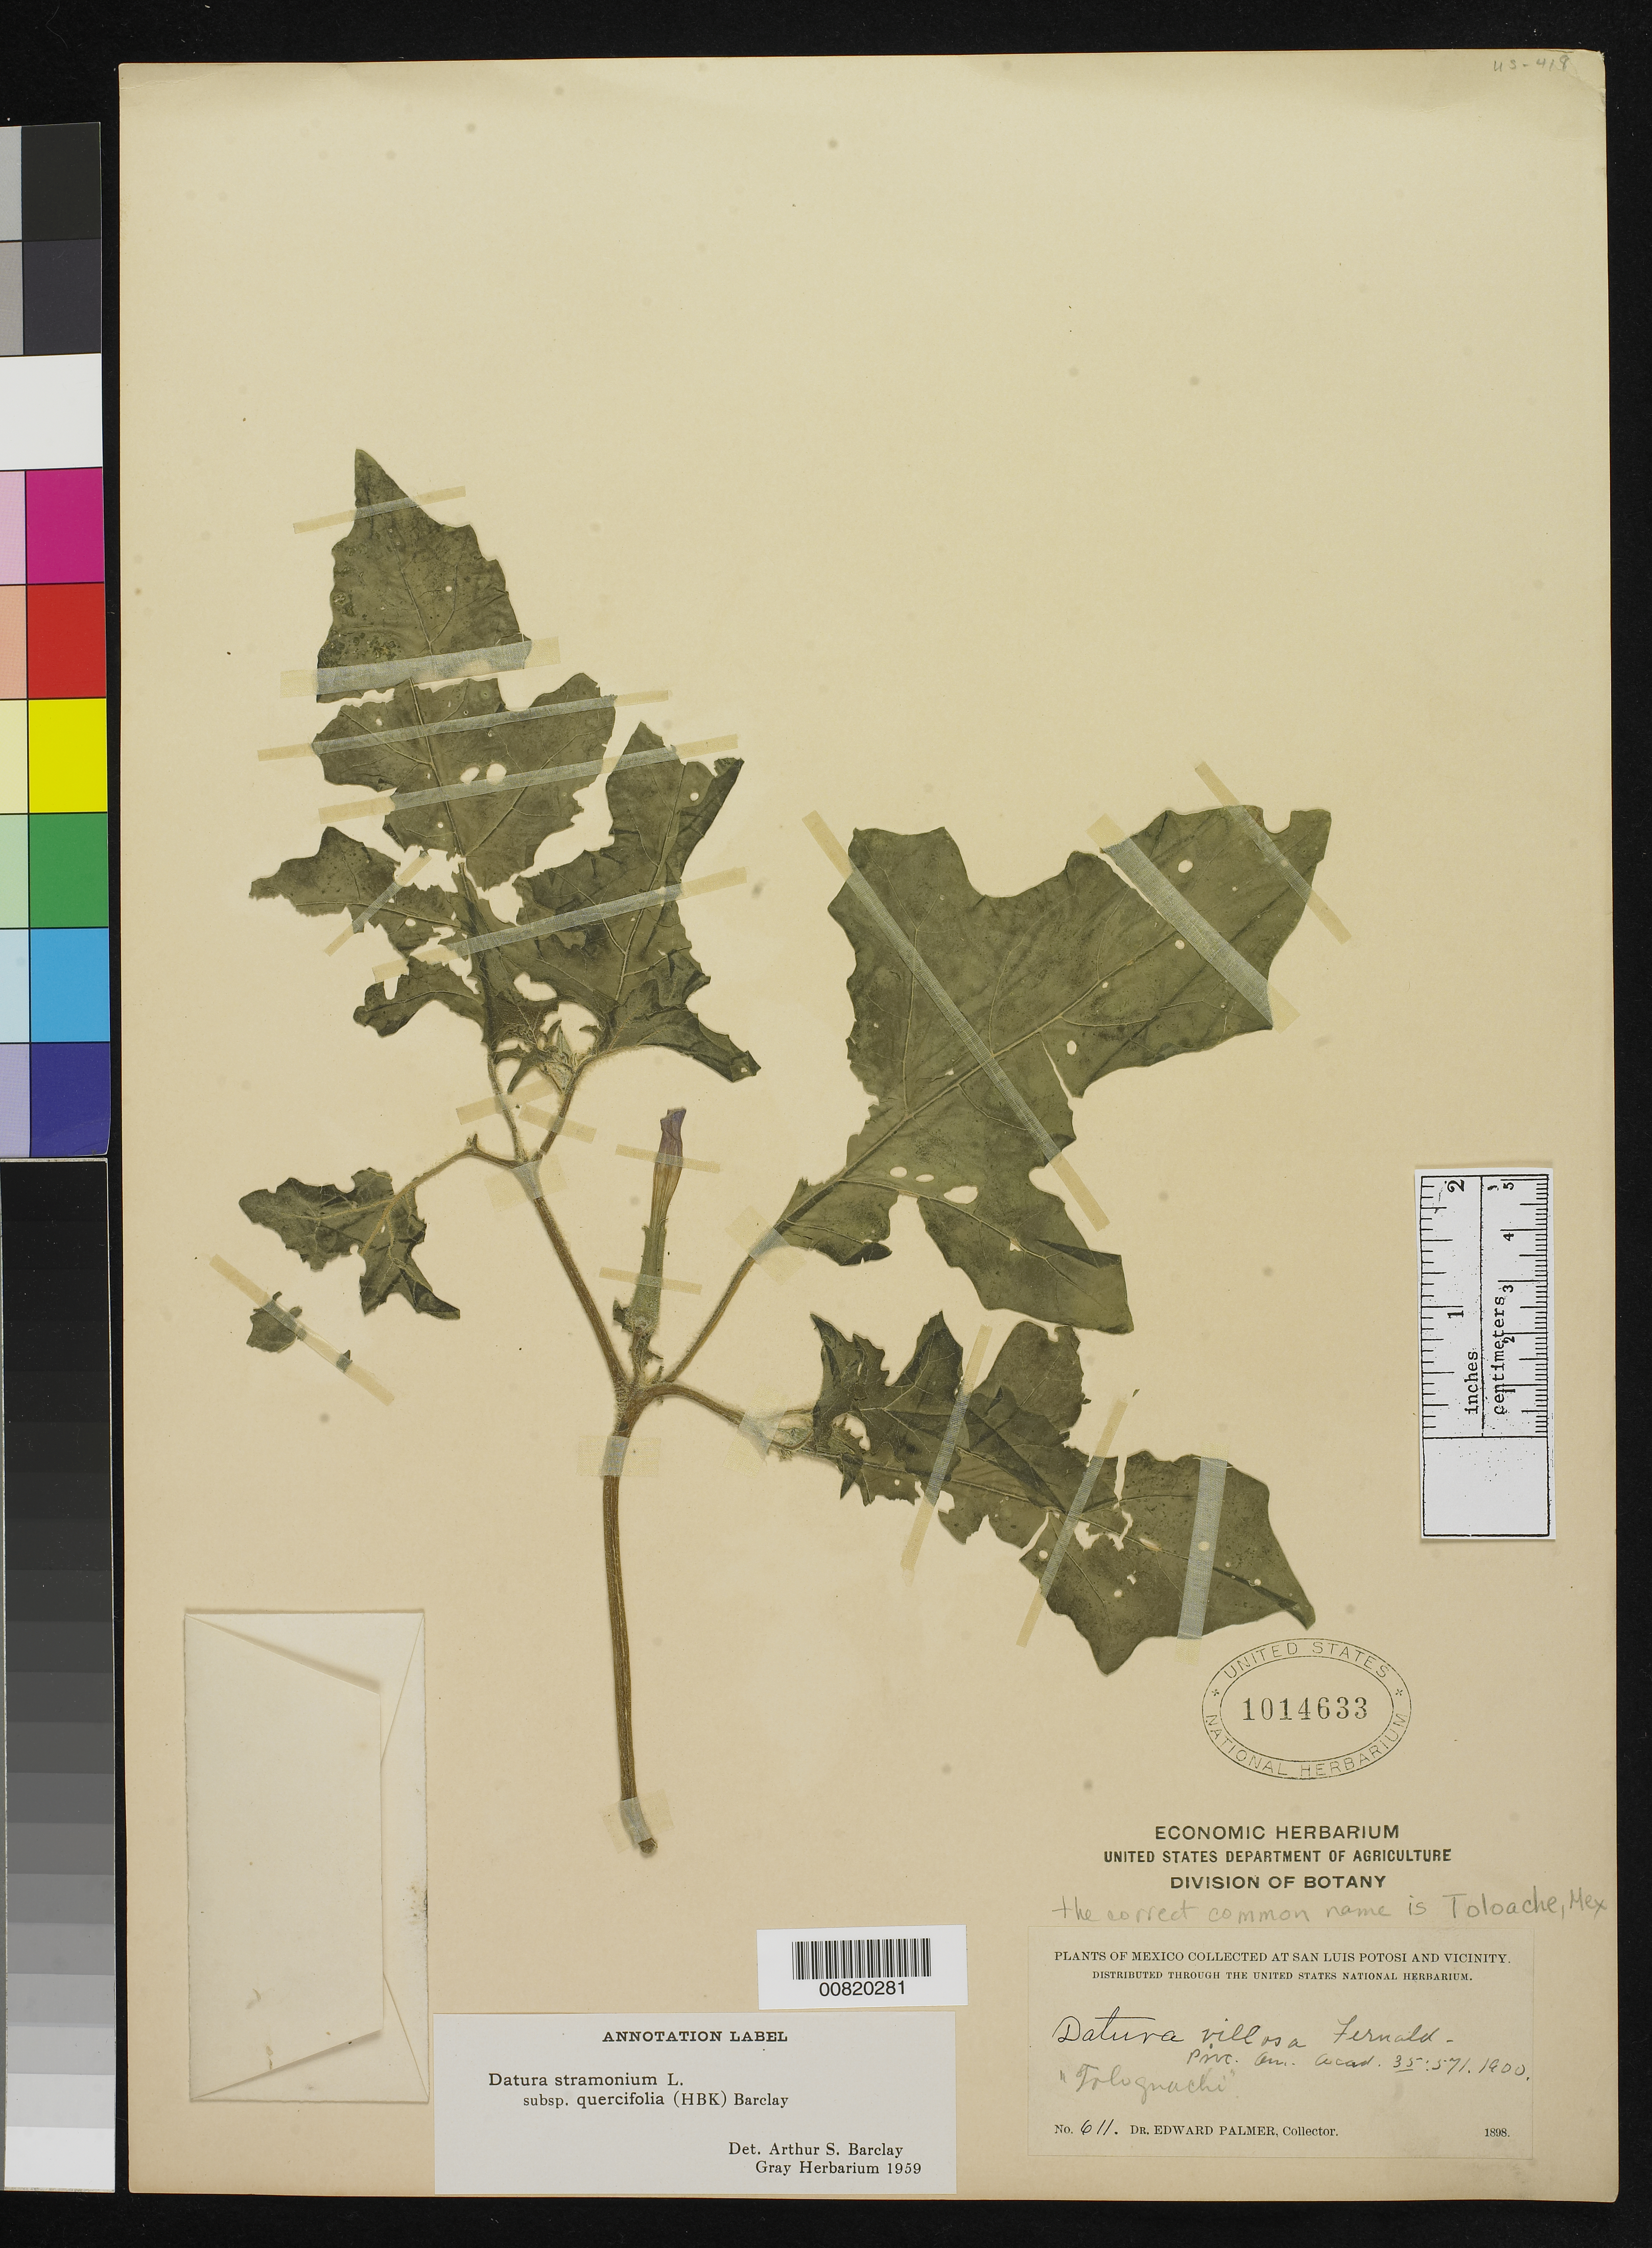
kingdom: Plantae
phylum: Tracheophyta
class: Magnoliopsida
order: Solanales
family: Solanaceae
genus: Datura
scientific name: Datura stramonium subsp. quercifolia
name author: L.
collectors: E. Palmer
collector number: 611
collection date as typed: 1898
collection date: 1898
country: Mexico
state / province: San Luis Potosí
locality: San Luis Potosí and vicinity.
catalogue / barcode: US 1014633